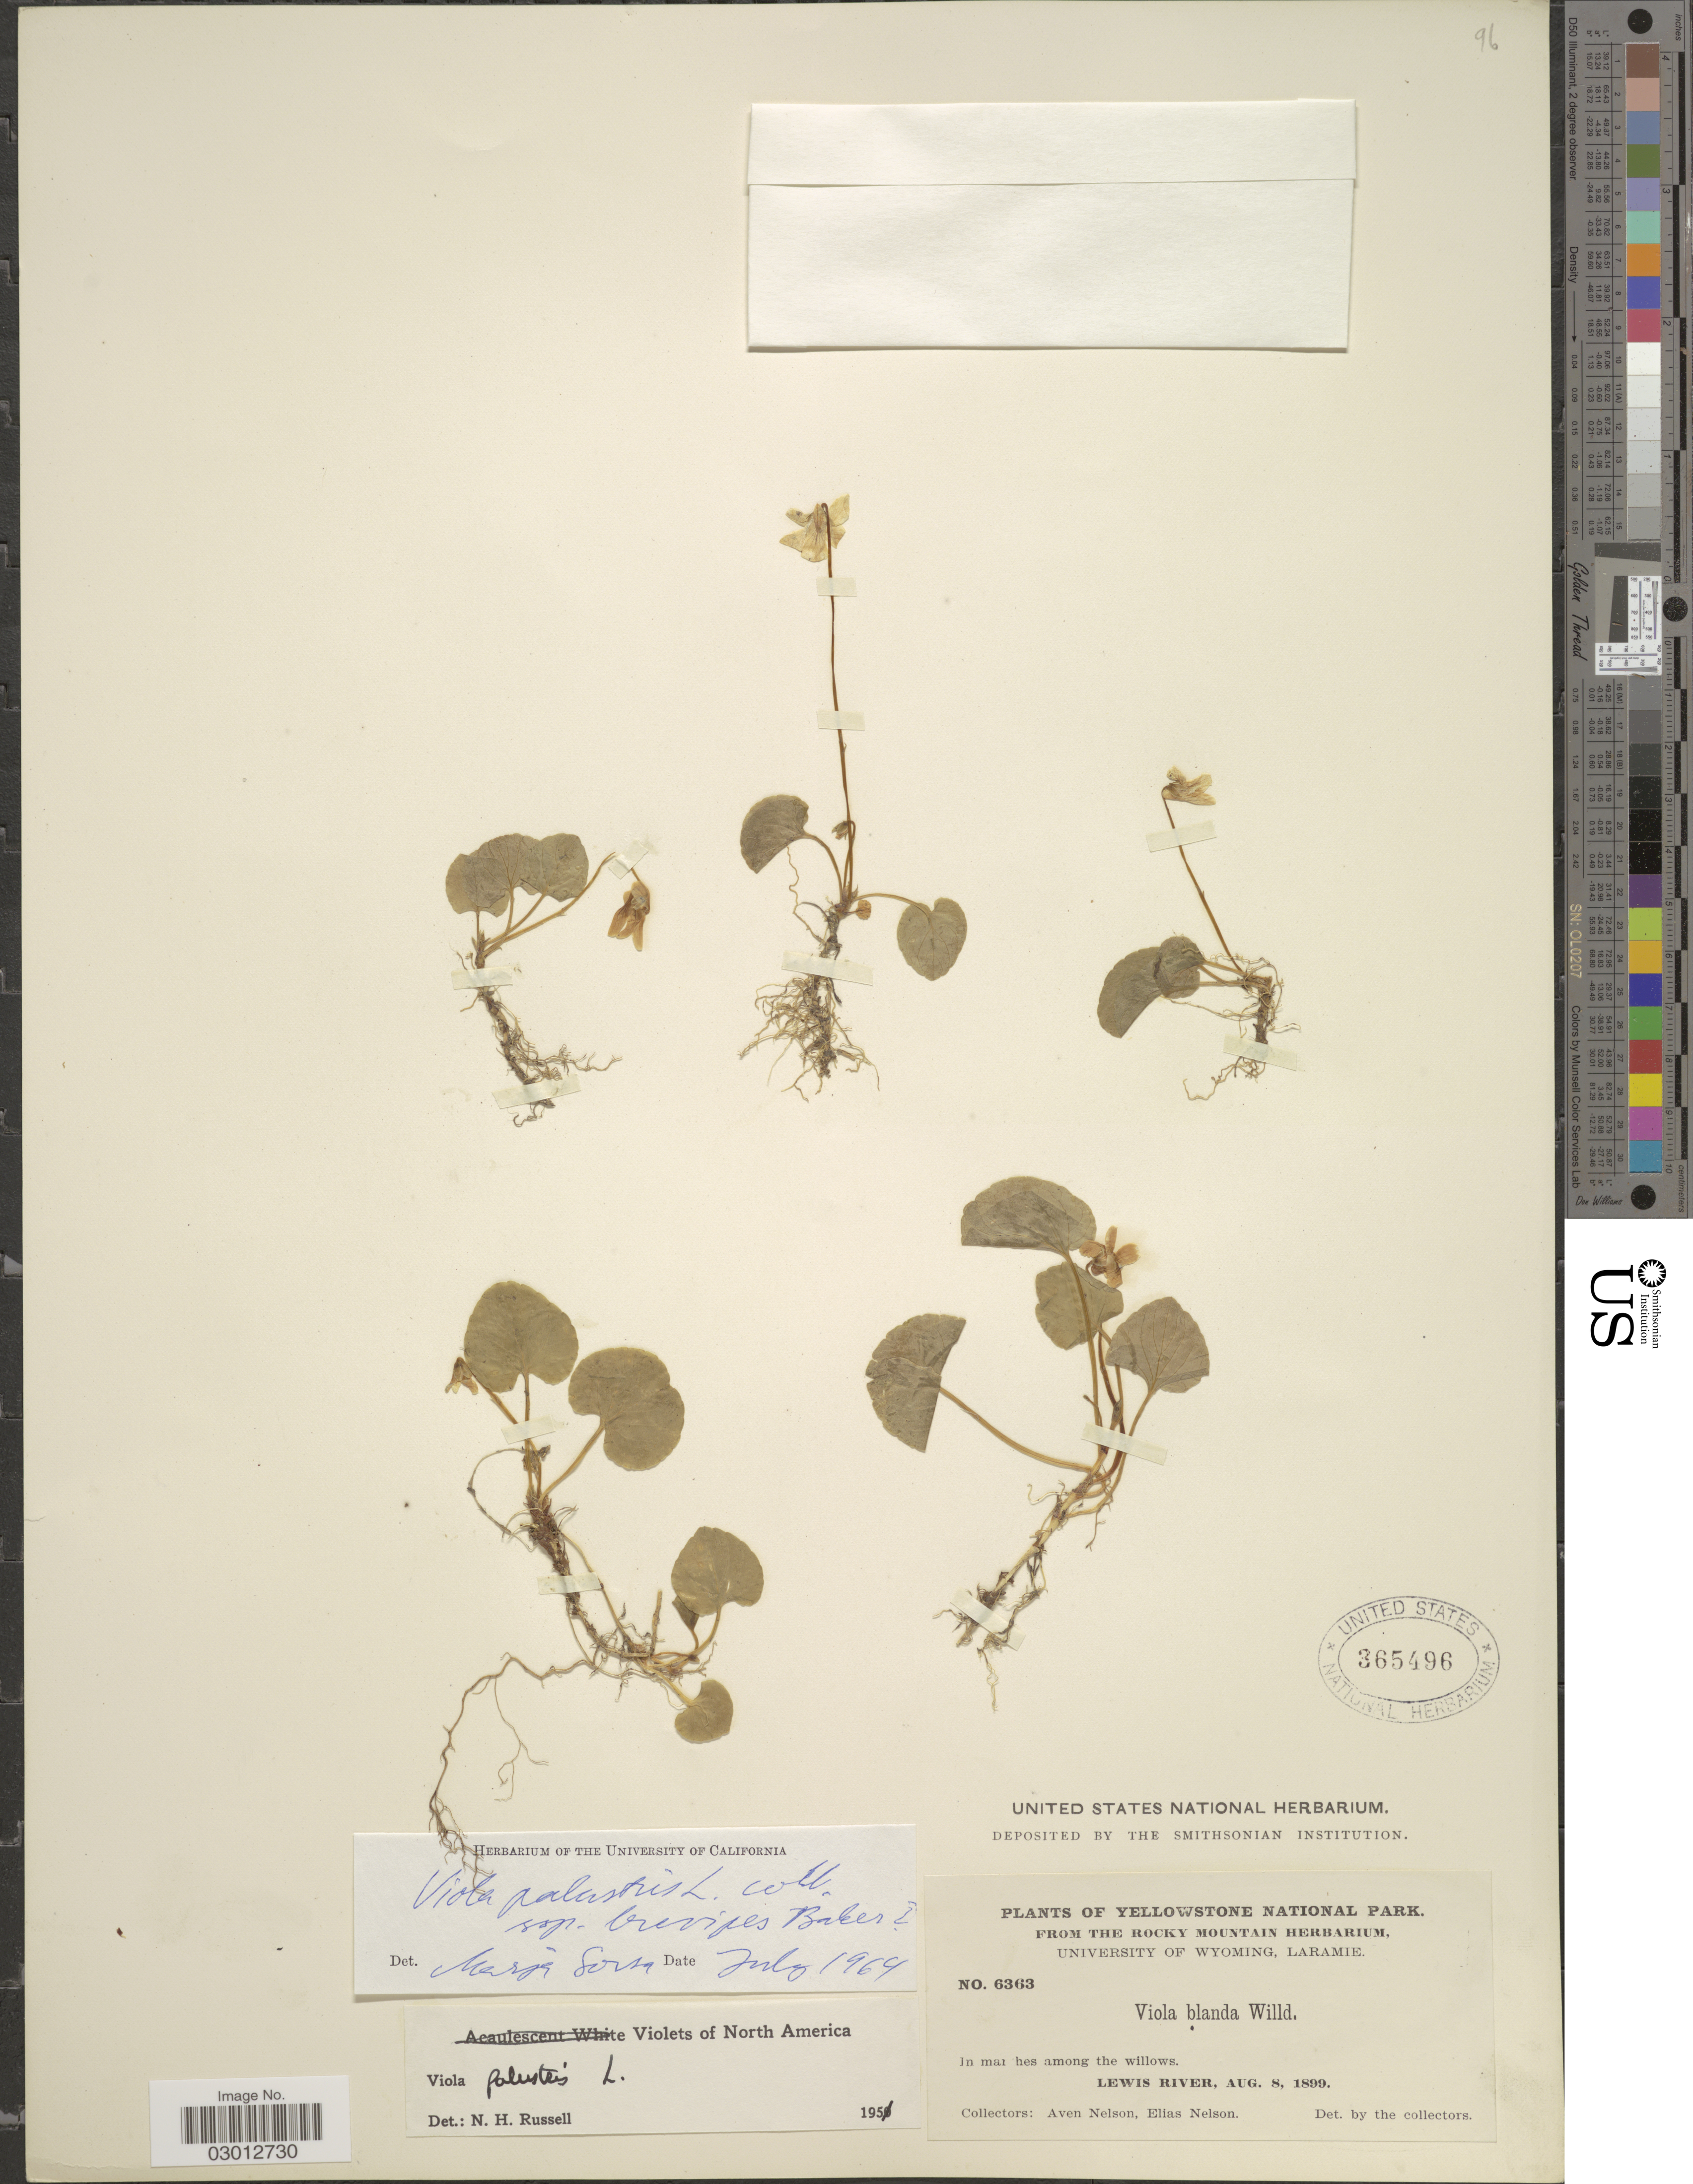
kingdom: Plantae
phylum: Tracheophyta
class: Magnoliopsida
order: Malpighiales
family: Violaceae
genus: Viola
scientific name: Viola palustris subsp. brevipes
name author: M.S. Baker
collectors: A. Nelson & E. Nelson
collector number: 6363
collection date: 1899-08-08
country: United States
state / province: Wyoming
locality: Yellowstone National Park. Lewis River.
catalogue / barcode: US 365496